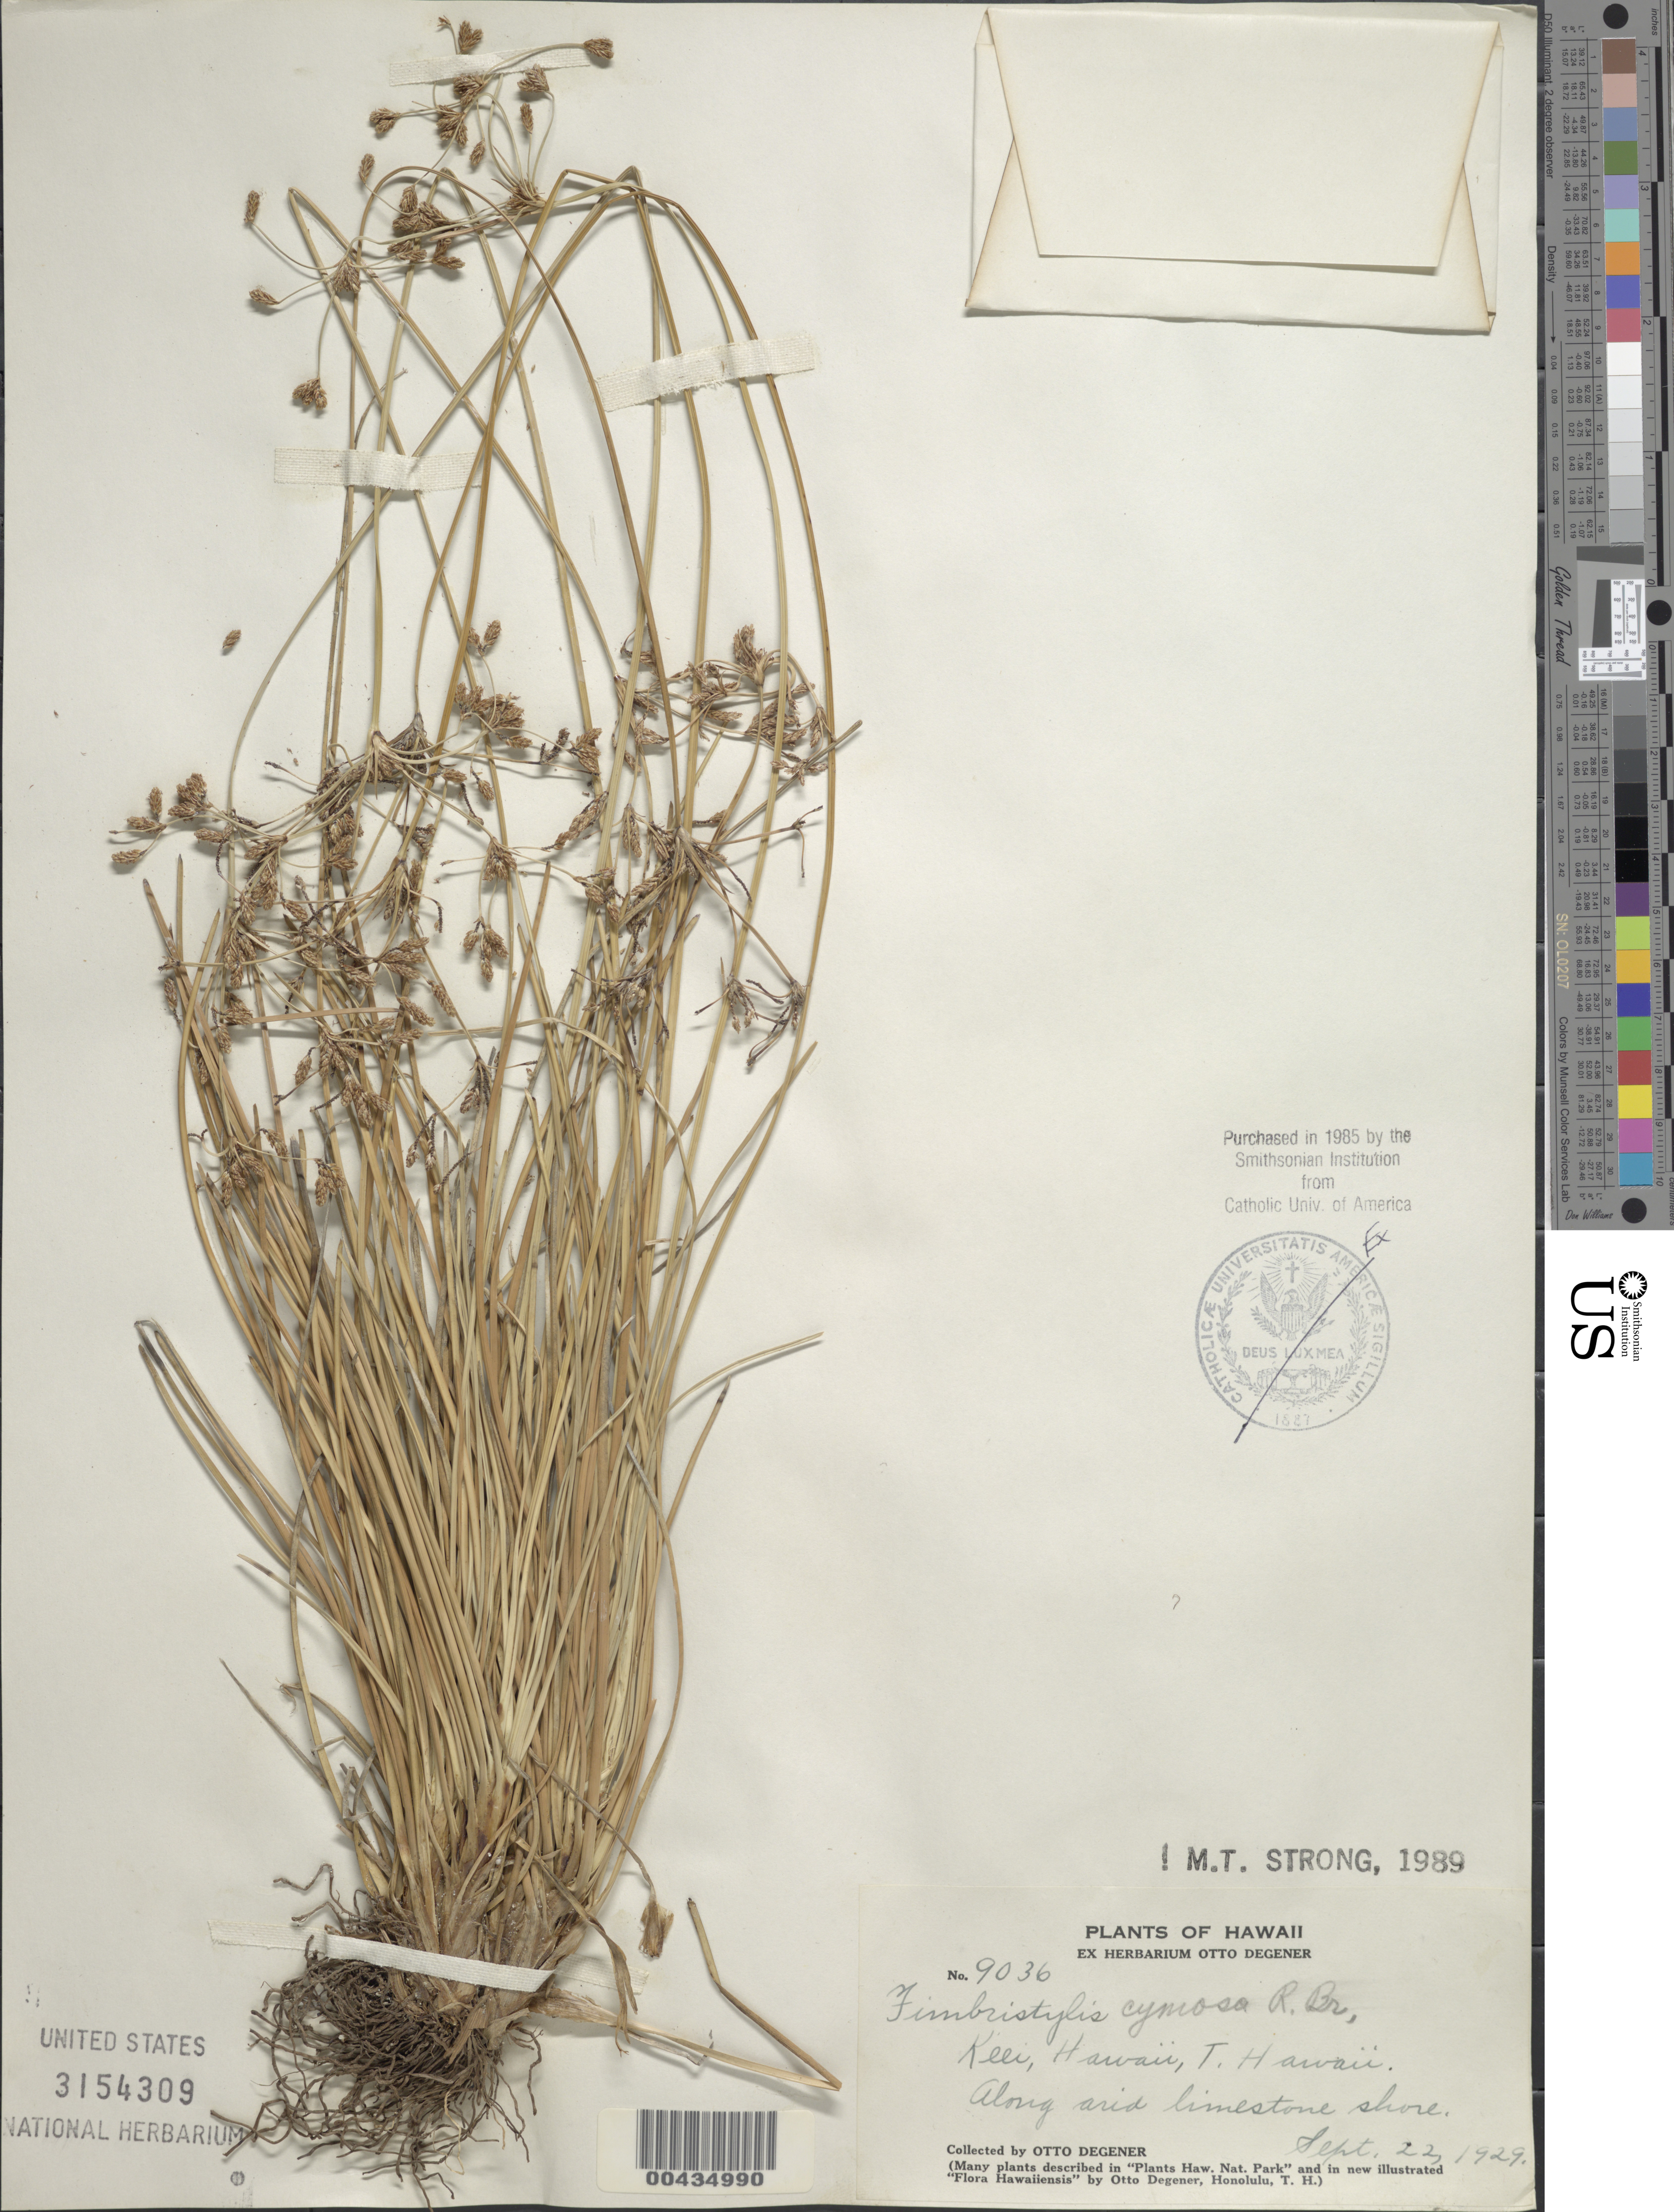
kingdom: Plantae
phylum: Tracheophyta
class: Liliopsida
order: Poales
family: Cyperaceae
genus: Fimbristylis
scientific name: Fimbristylis cymosa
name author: R. Br.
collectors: O. Degener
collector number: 9036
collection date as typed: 22 Sep 1929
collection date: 1929-09-22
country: United States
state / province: Hawaii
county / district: Hawaii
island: Hawaii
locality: Keei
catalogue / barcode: US 3154309